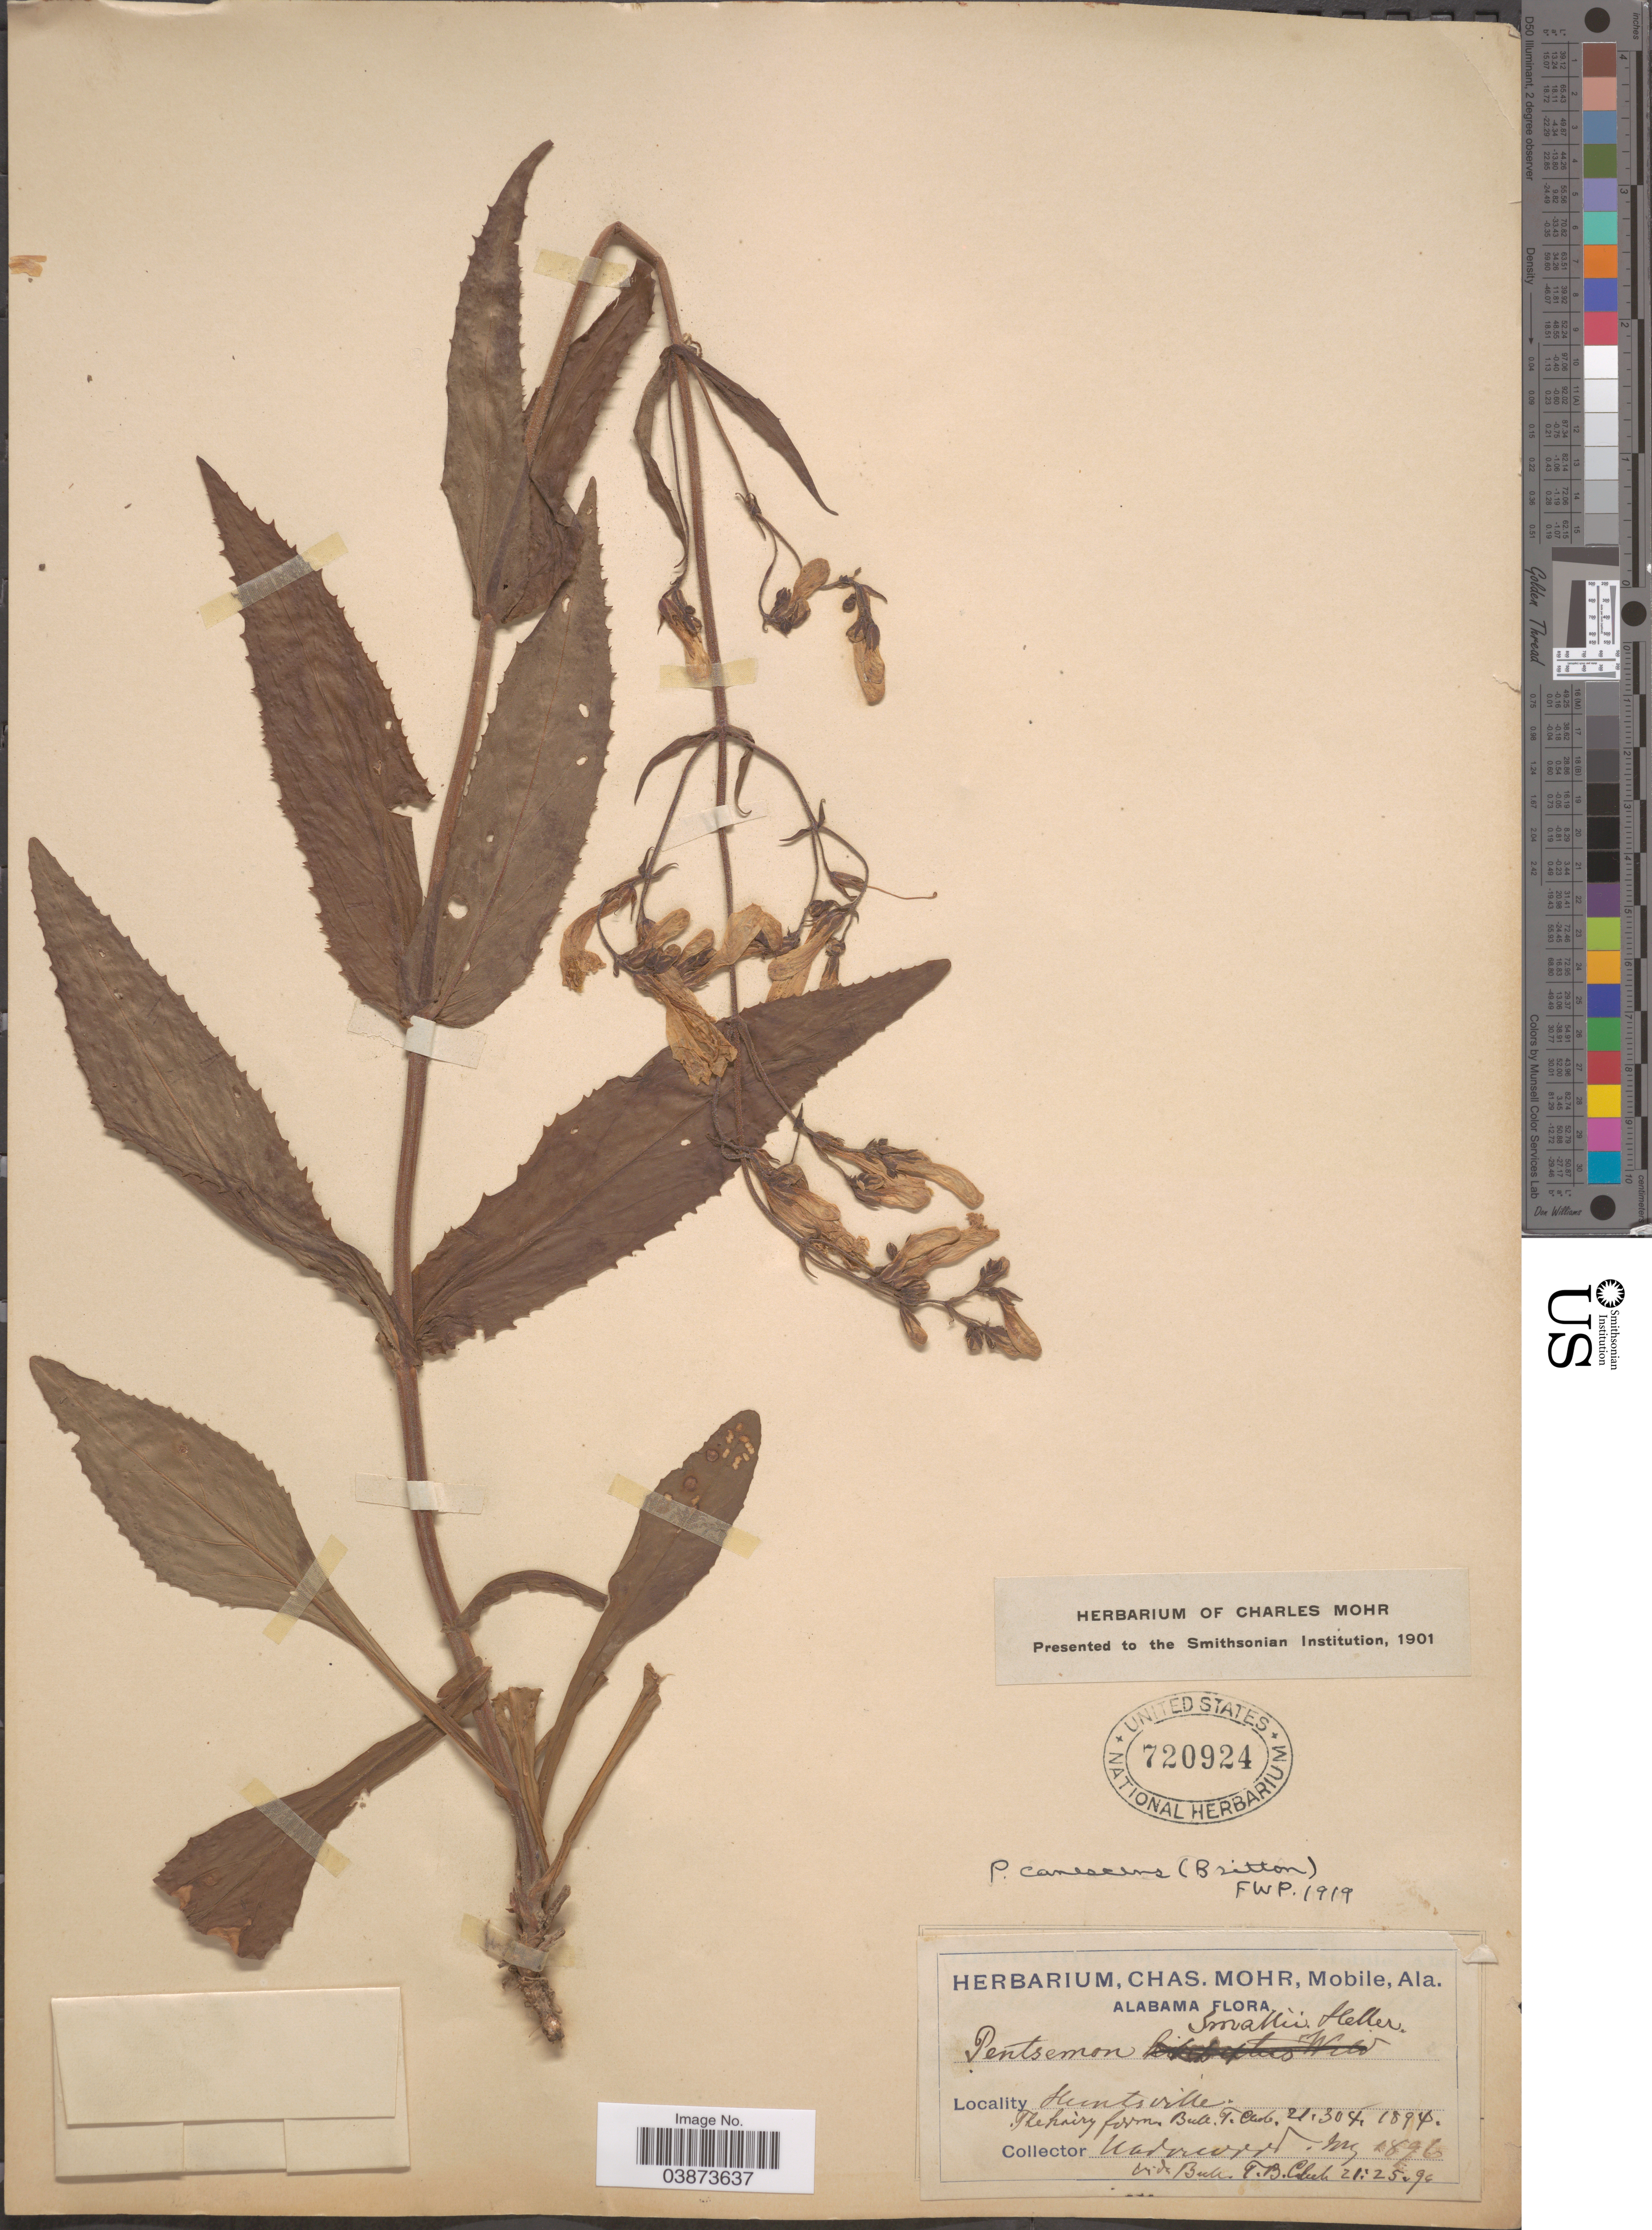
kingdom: Plantae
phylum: Tracheophyta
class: Magnoliopsida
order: Lamiales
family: Plantaginaceae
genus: Penstemon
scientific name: Penstemon canescens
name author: L.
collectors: L. M. Underwood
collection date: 1896-05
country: United States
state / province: Alabama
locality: Huntsville.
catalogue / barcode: US 720924